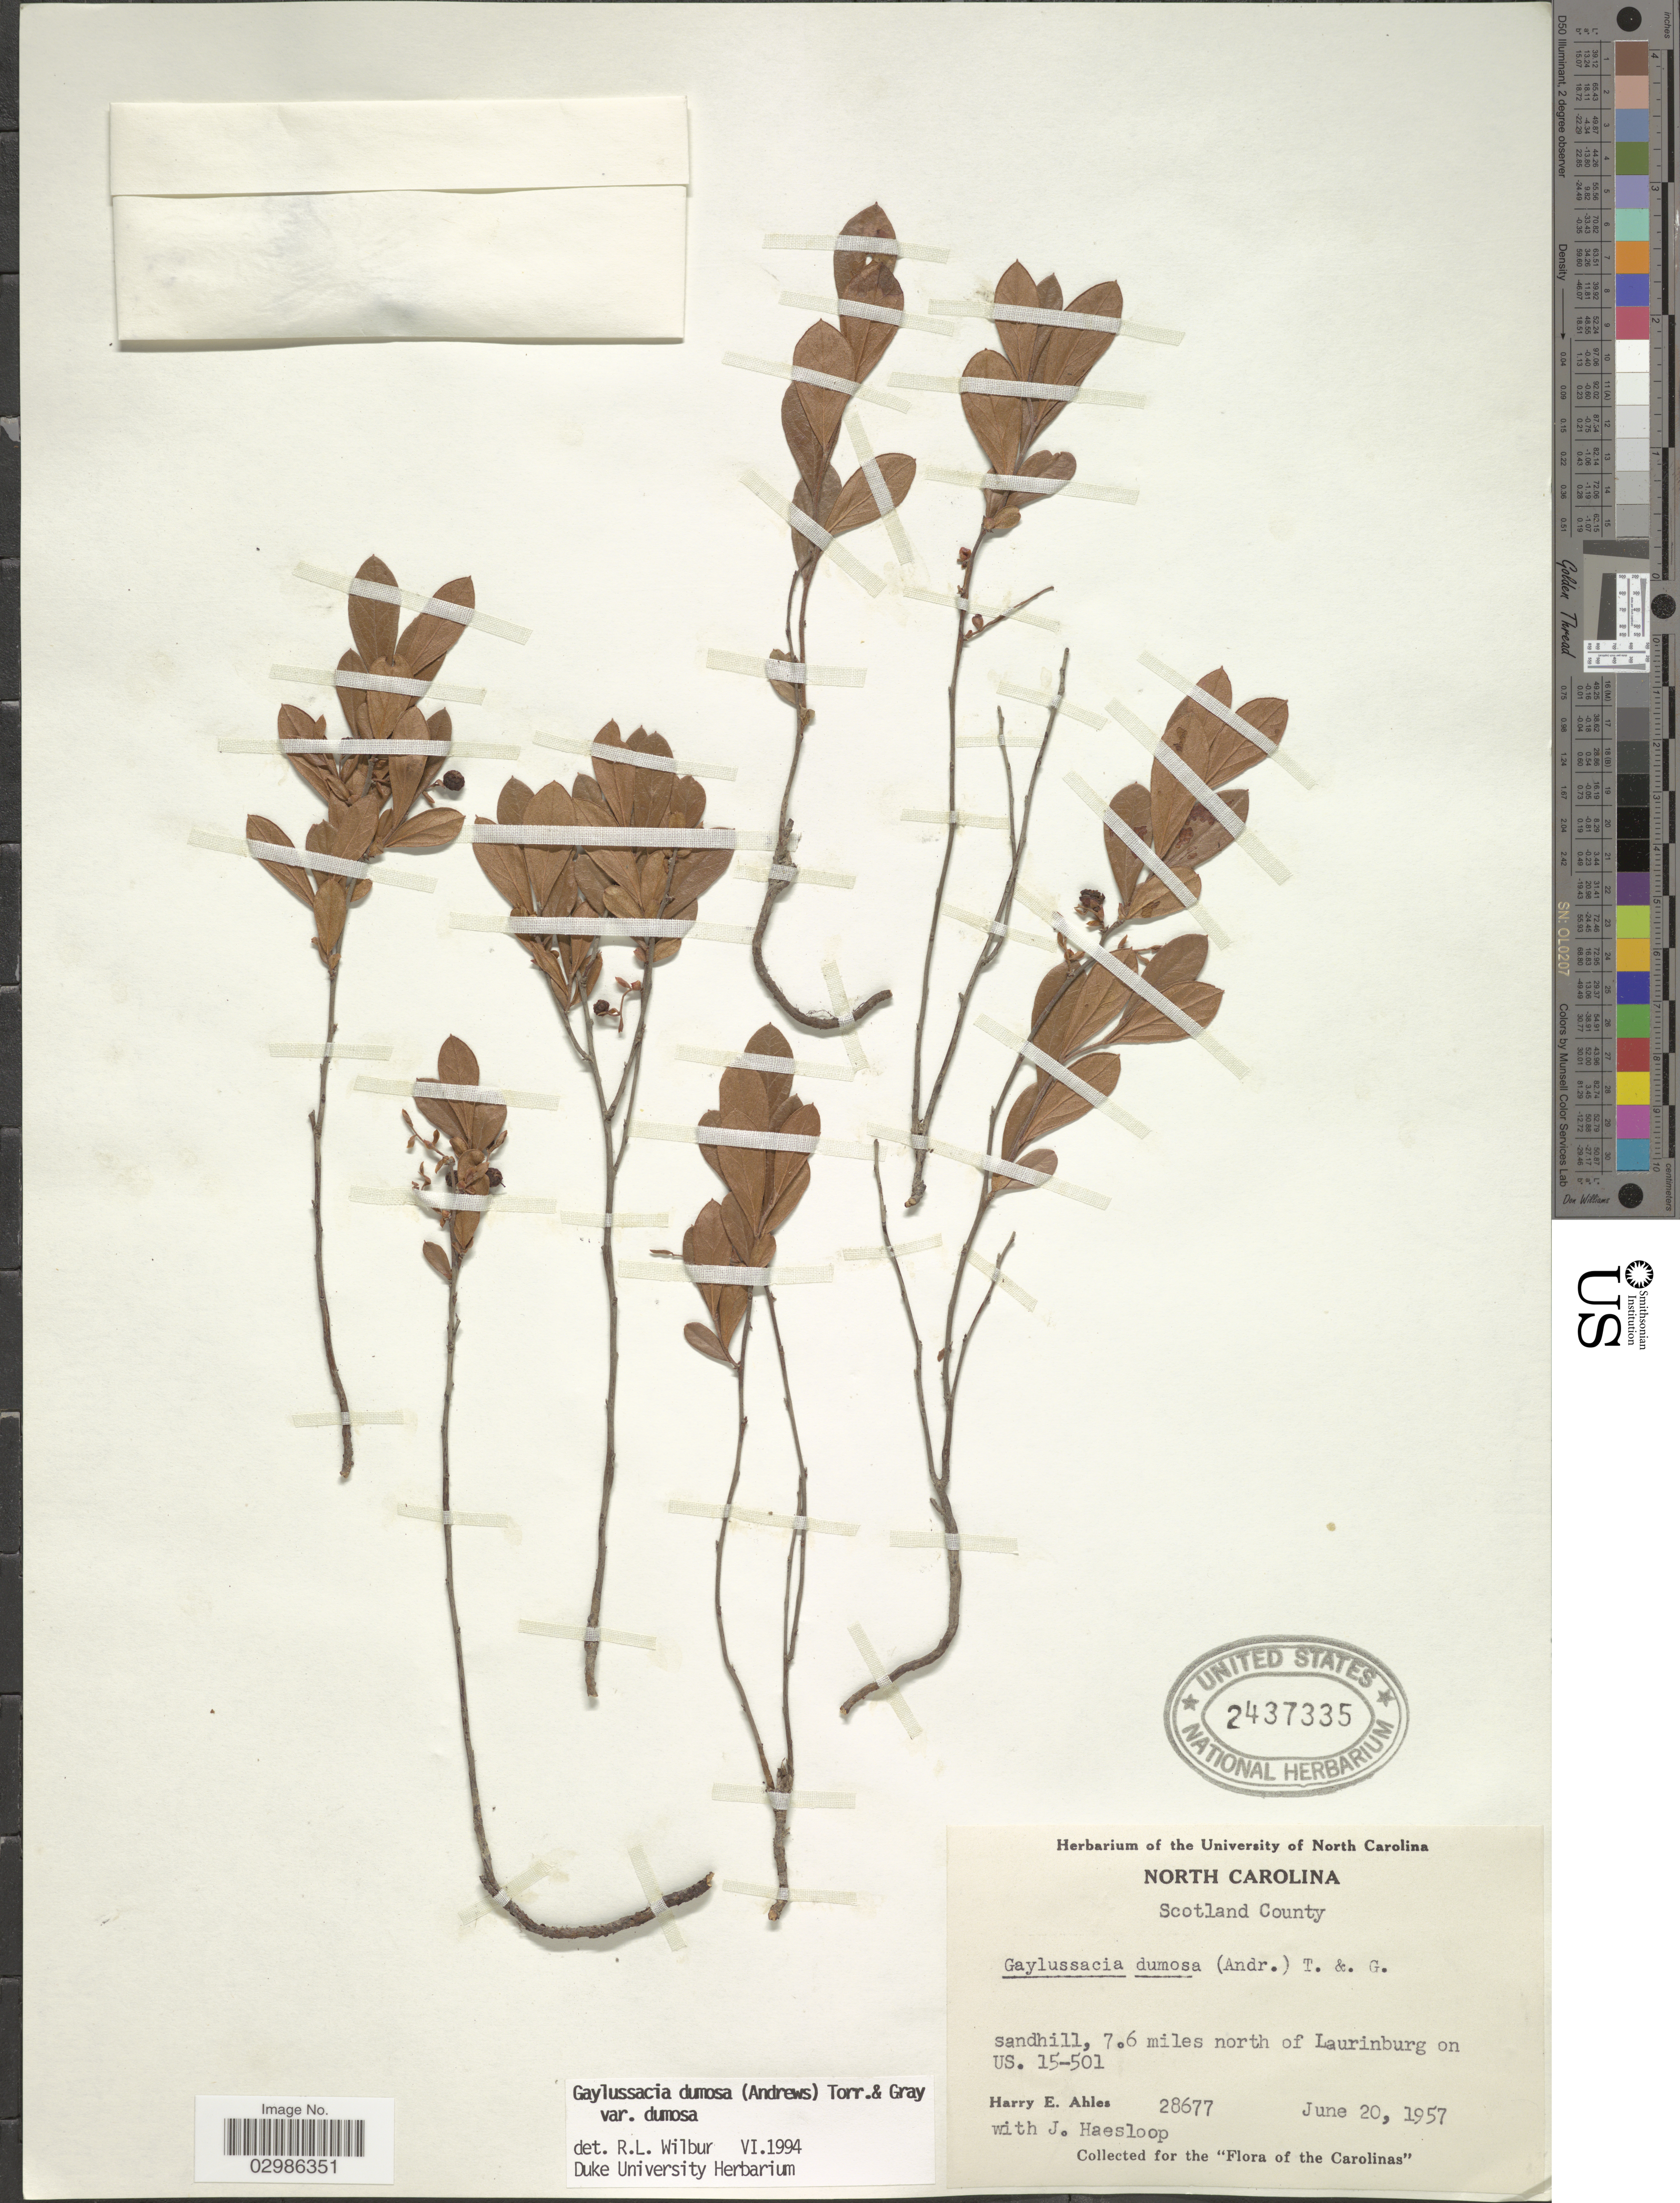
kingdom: Plantae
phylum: Tracheophyta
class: Magnoliopsida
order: Ericales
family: Ericaceae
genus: Gaylussacia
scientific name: Gaylussacia dumosa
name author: (Andrews) Torr. & A. Gray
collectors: H. E. Ahles & J. Haesloop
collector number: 28677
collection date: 1957-06-20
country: United States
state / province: North Carolina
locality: Scotland County, 7.6 miles north of Laurinburg on U.S. 15-501.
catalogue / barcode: US 2437335